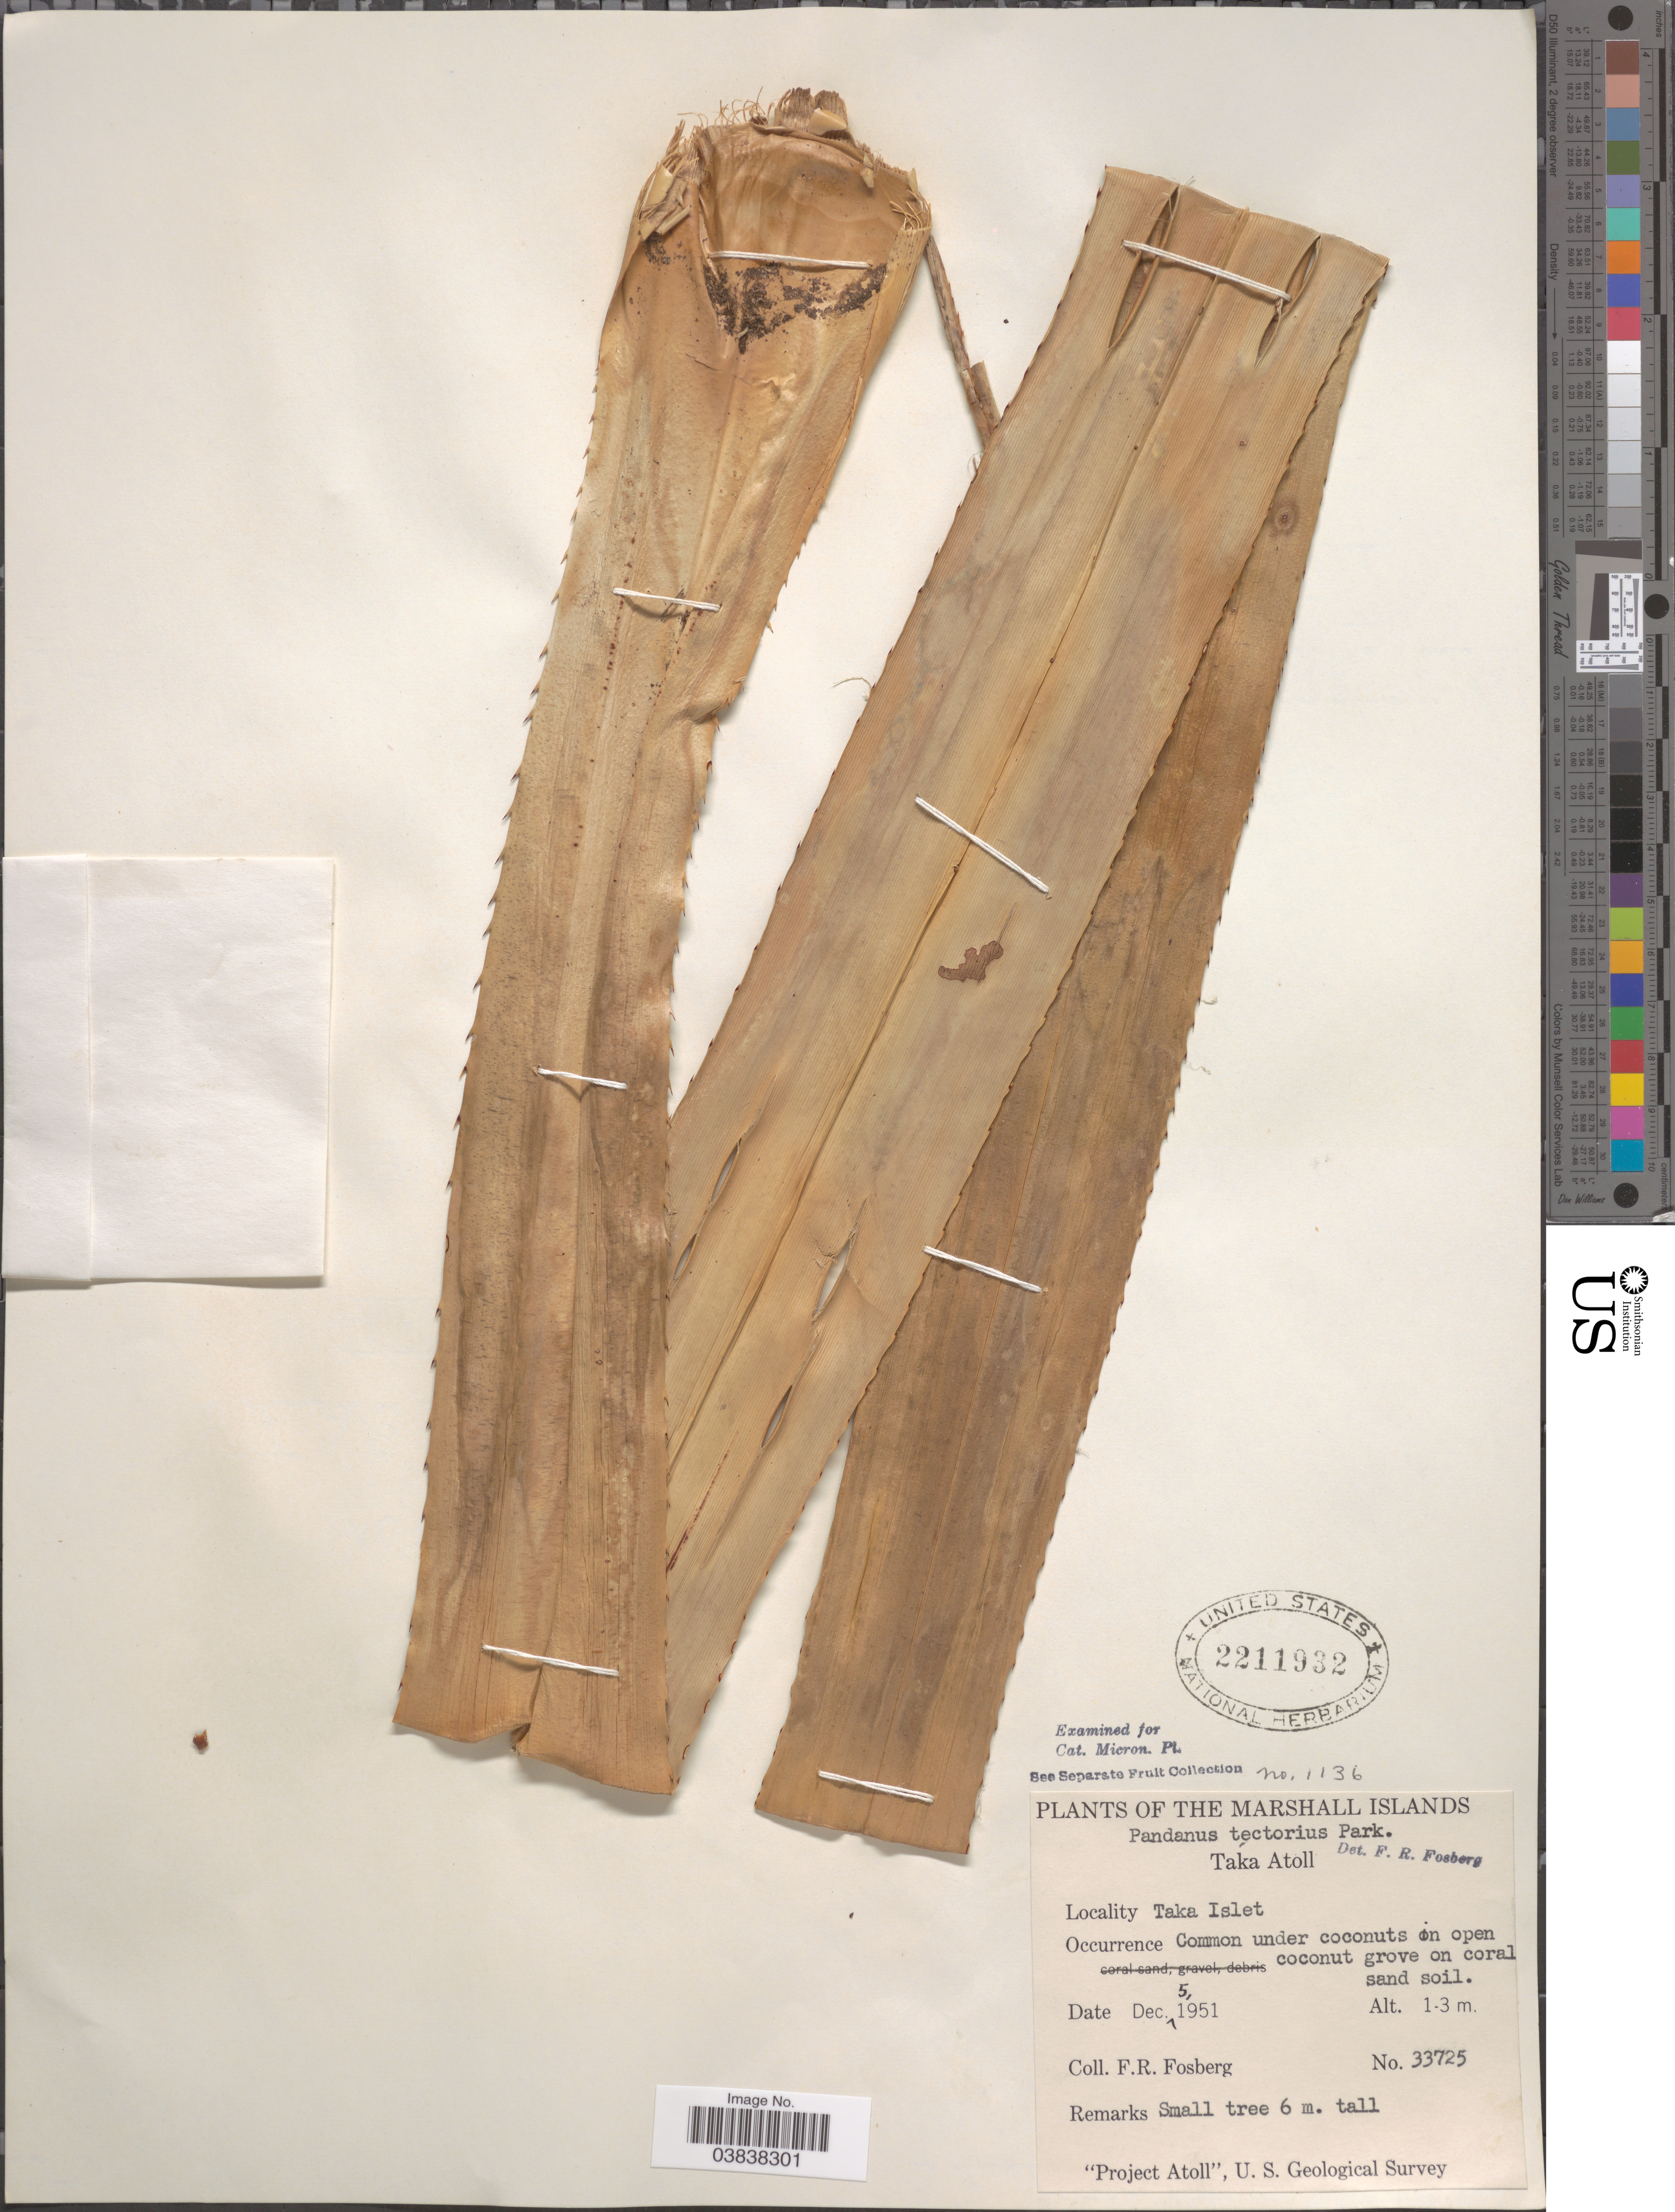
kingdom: Plantae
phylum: Tracheophyta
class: Liliopsida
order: Pandanales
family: Pandanaceae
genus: Pandanus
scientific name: Pandanus pulposus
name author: (Warb.) Martelli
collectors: F. R. Fosberg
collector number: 33725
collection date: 1951-12-05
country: Marshall Islands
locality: Taka Atoll. Taka Islet.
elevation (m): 1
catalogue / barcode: US 2211932